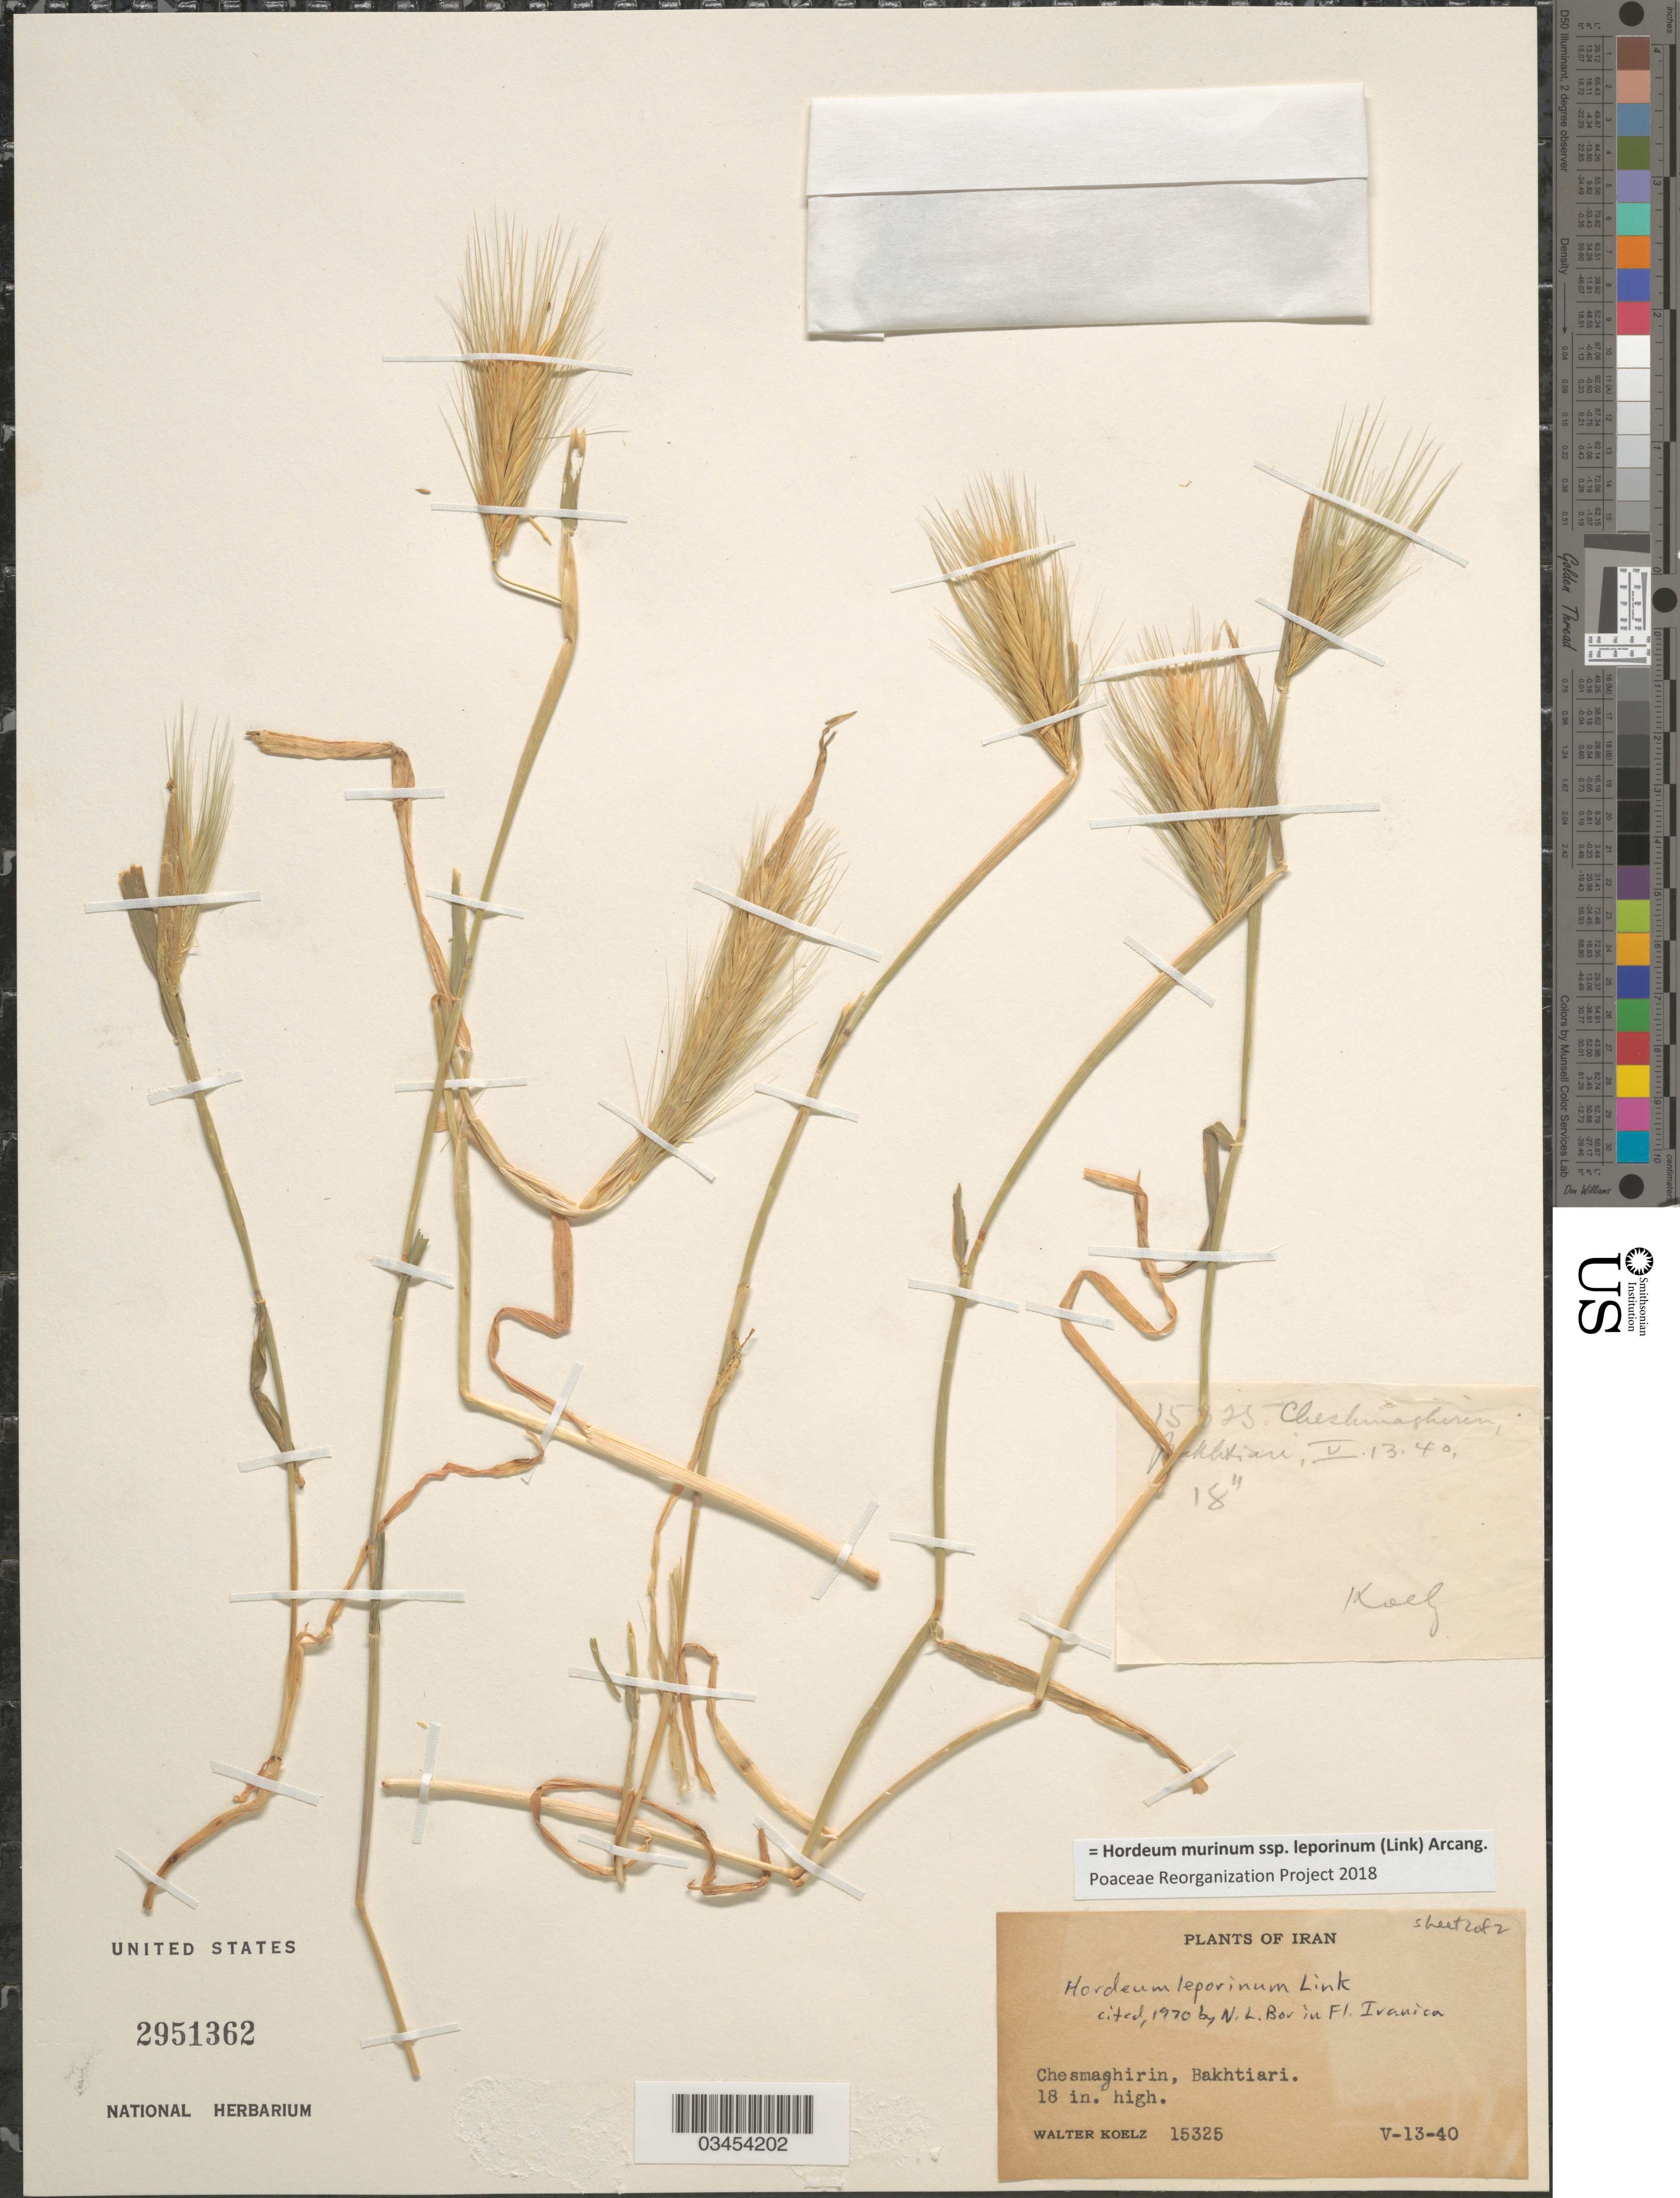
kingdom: Plantae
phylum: Tracheophyta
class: Liliopsida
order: Poales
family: Poaceae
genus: Hordeum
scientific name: Hordeum murinum subsp. leporinum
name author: (Link) Arcang.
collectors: W. N. Koelz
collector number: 15325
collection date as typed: Transcribed d/m/y: 13/5/40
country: Iran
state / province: Chahar Mahaal and Bakhtiari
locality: Chesmashirin, Bakhtiari.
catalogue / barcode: US 2951362